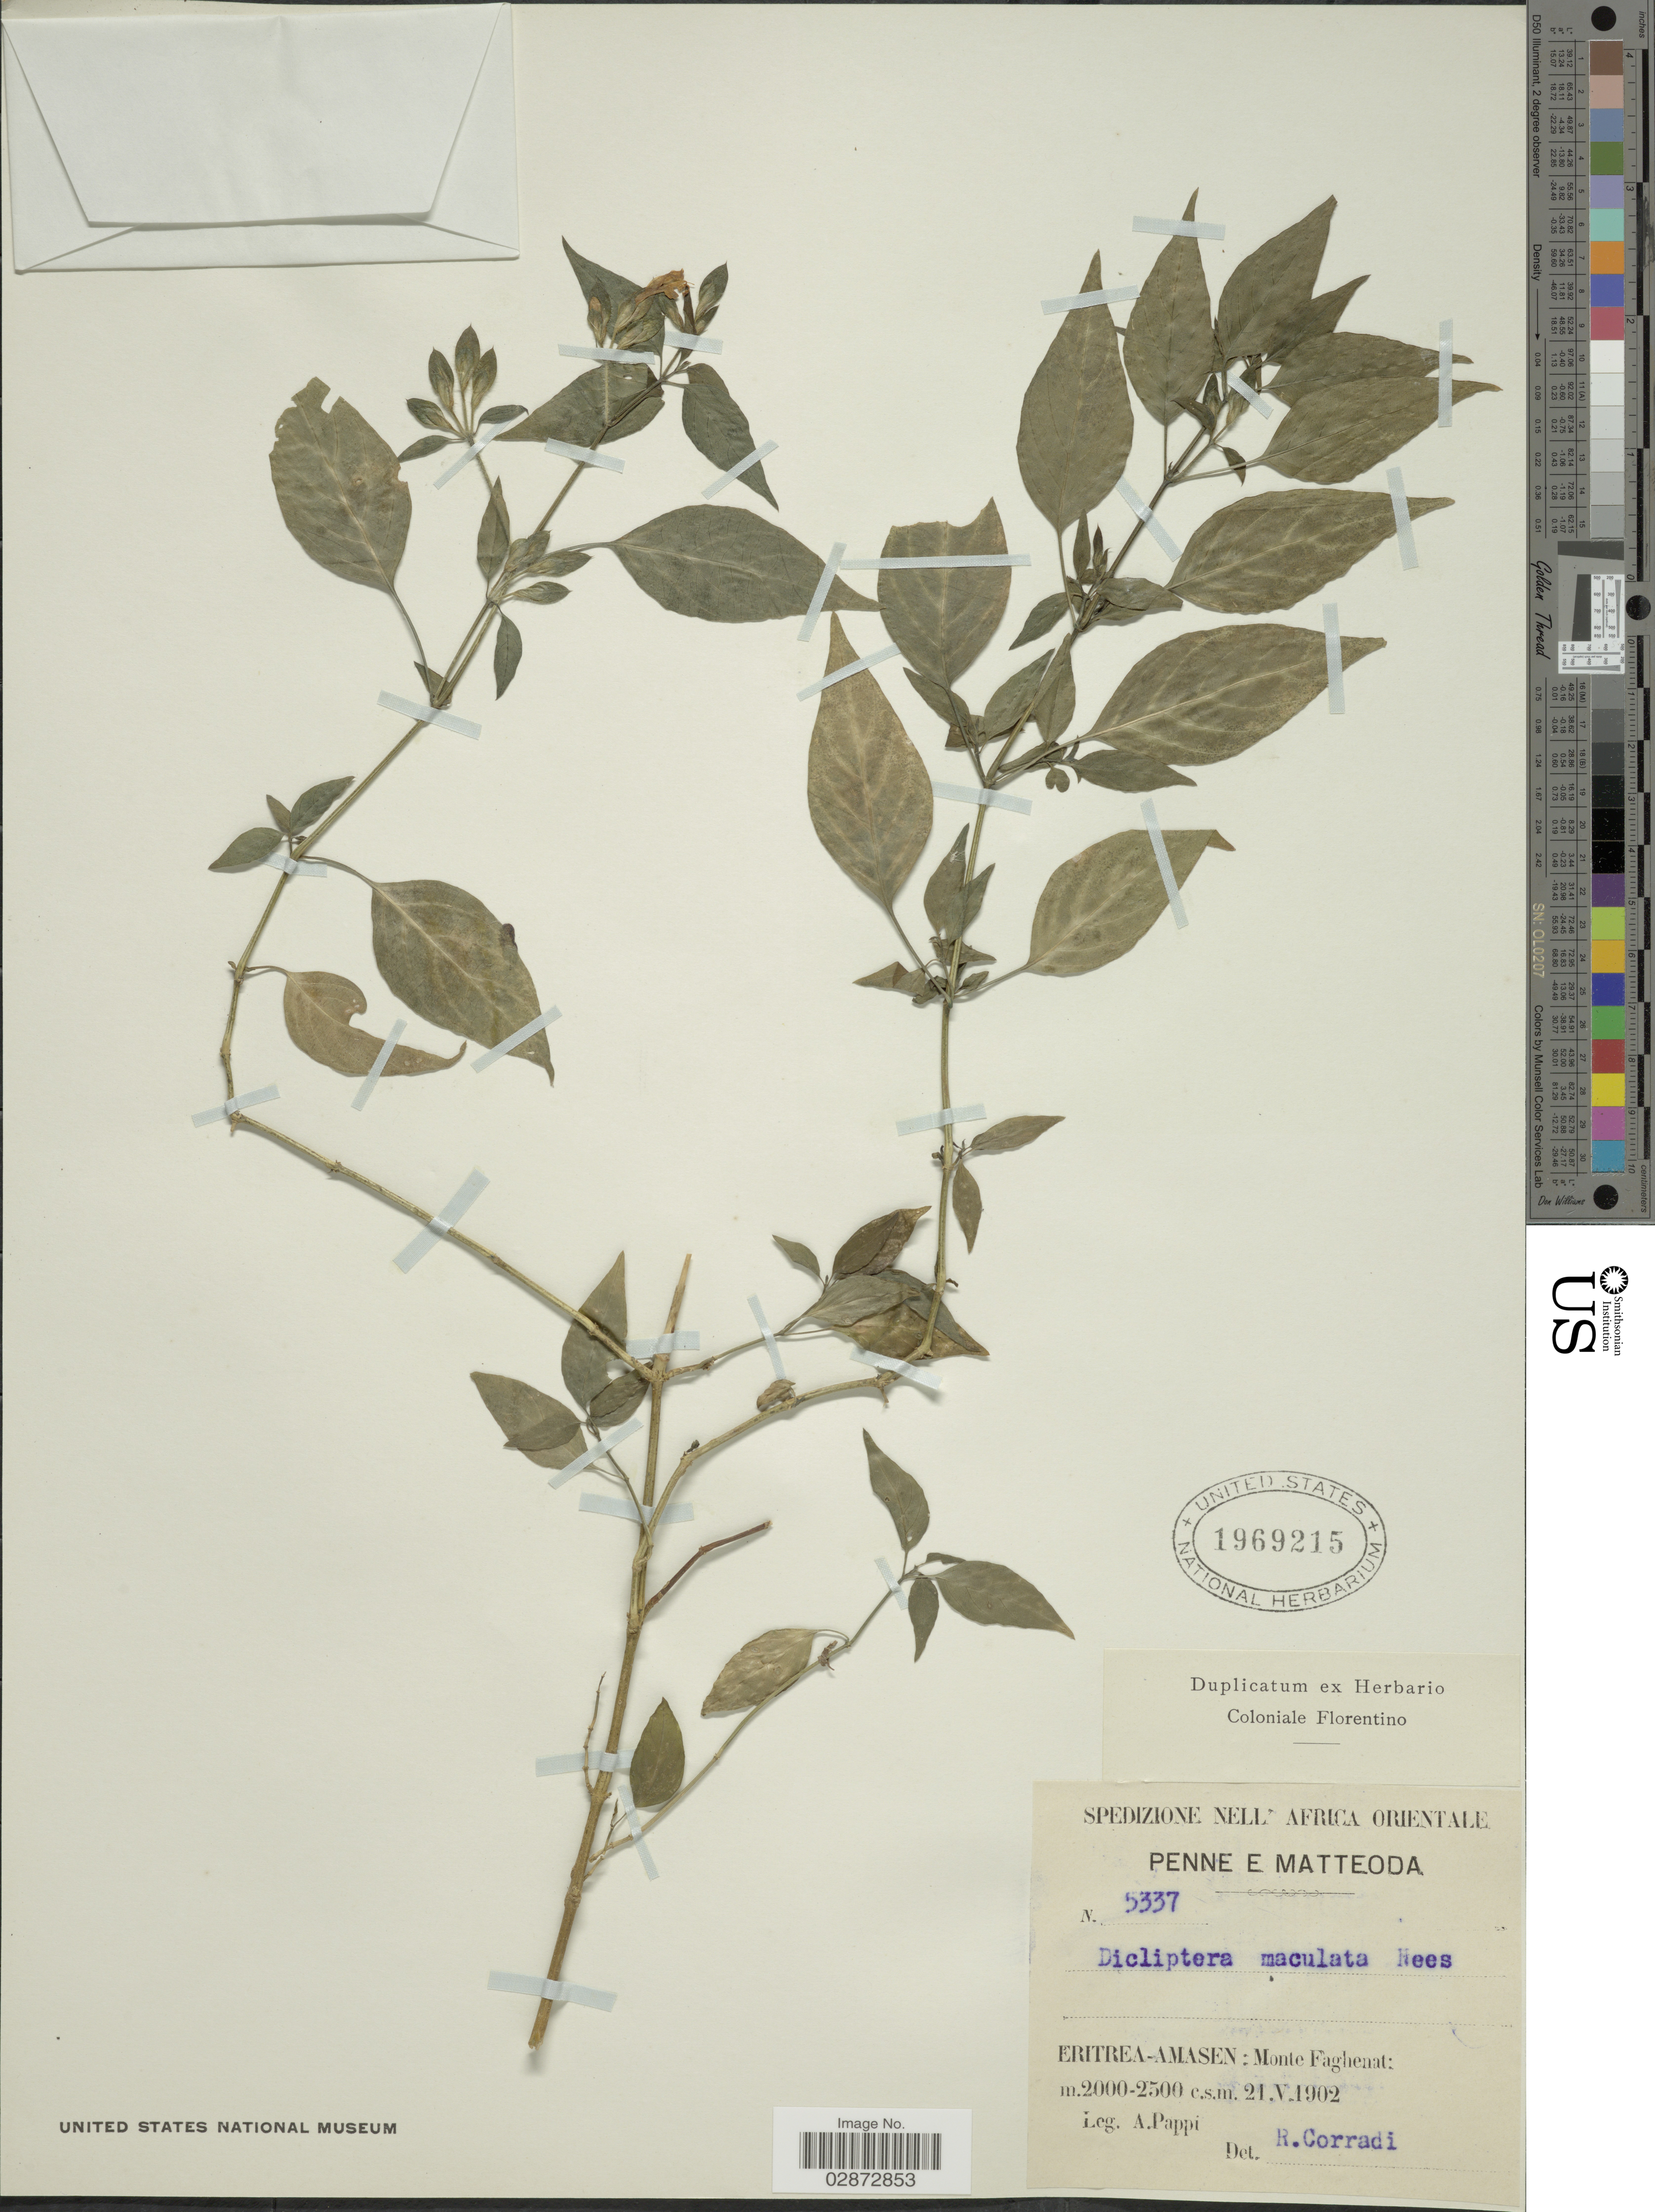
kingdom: Plantae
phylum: Tracheophyta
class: Magnoliopsida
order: Lamiales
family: Acanthaceae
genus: Dicliptera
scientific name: Dicliptera maculata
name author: Nees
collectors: A. Pappi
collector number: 5337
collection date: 1902-05-21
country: Eritrea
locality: Eritrea-Amasen: Monte Faghenat.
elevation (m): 2000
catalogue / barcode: US 1969215